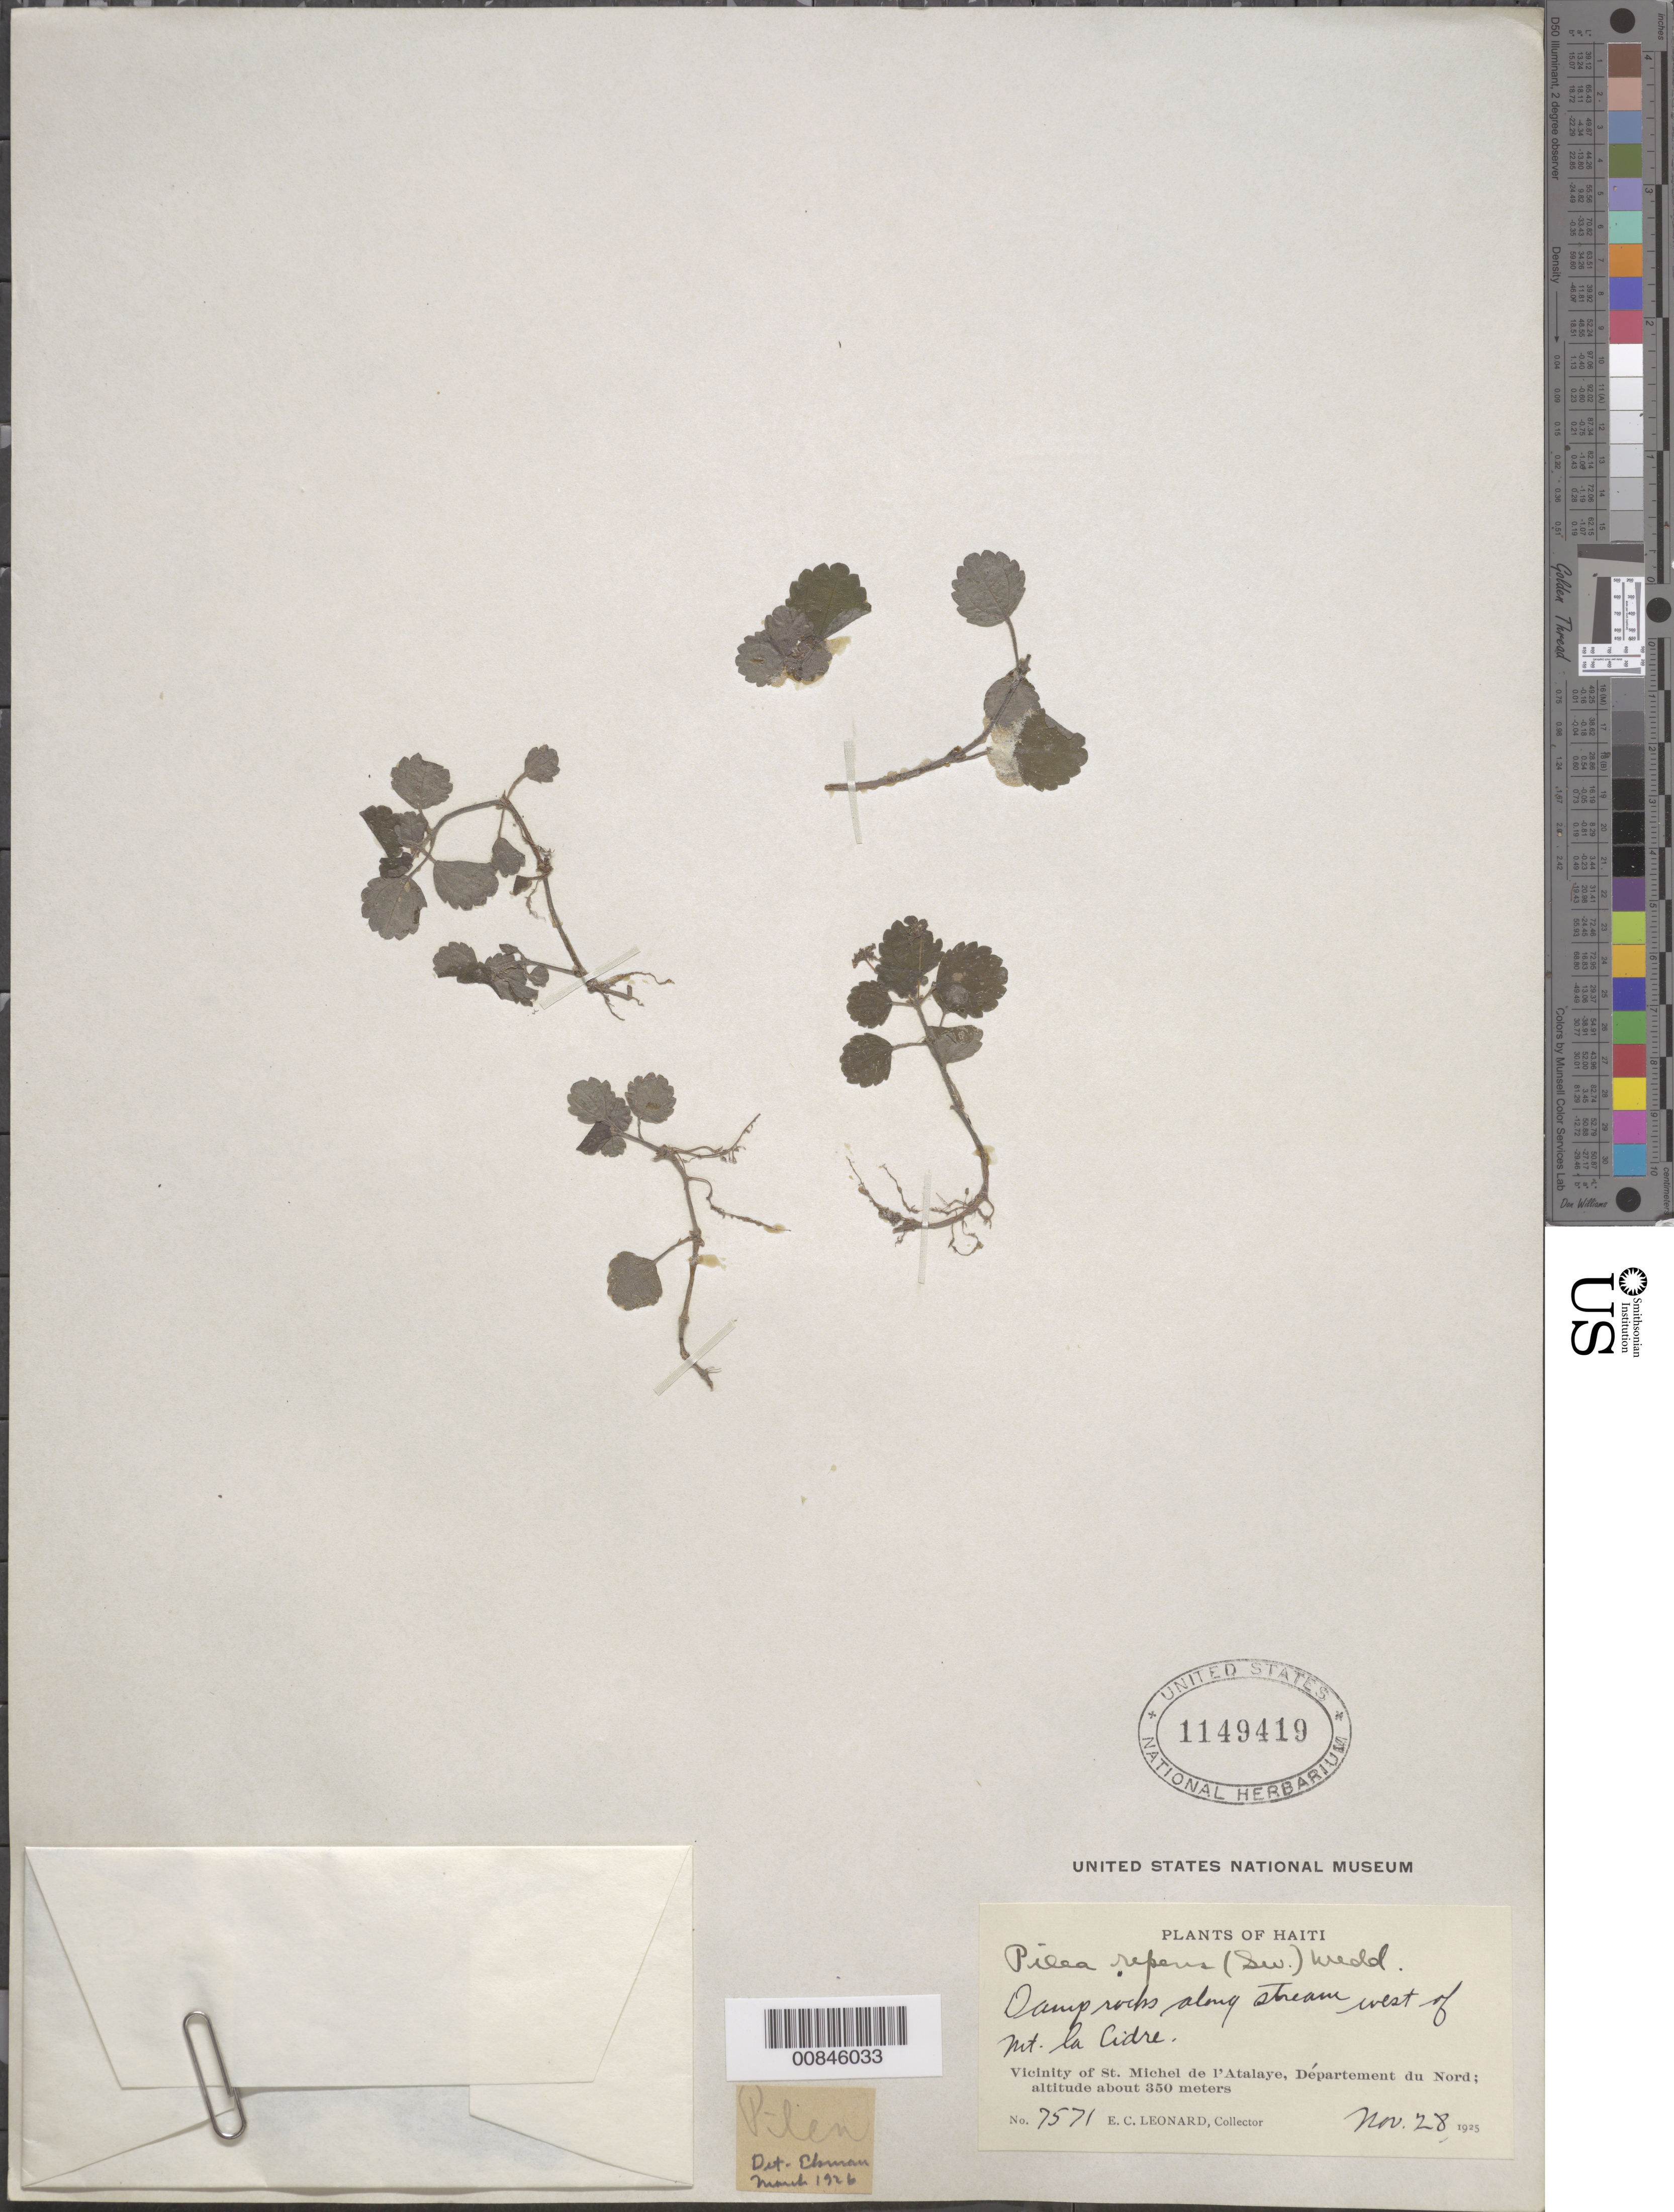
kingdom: Plantae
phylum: Tracheophyta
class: Magnoliopsida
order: Rosales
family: Urticaceae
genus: Pilea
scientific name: Pilea repens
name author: (Sw.) Wedd.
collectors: E. C. Leonard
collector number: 7571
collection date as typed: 28 Nov 1925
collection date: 1925-11-28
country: Haiti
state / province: Nord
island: Hispaniola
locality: Vicinity of St. Michel de l'Atalaye. Along stream west of Mt. la Cidre.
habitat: Damp rocks along stream.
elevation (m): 350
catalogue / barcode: US 1149419